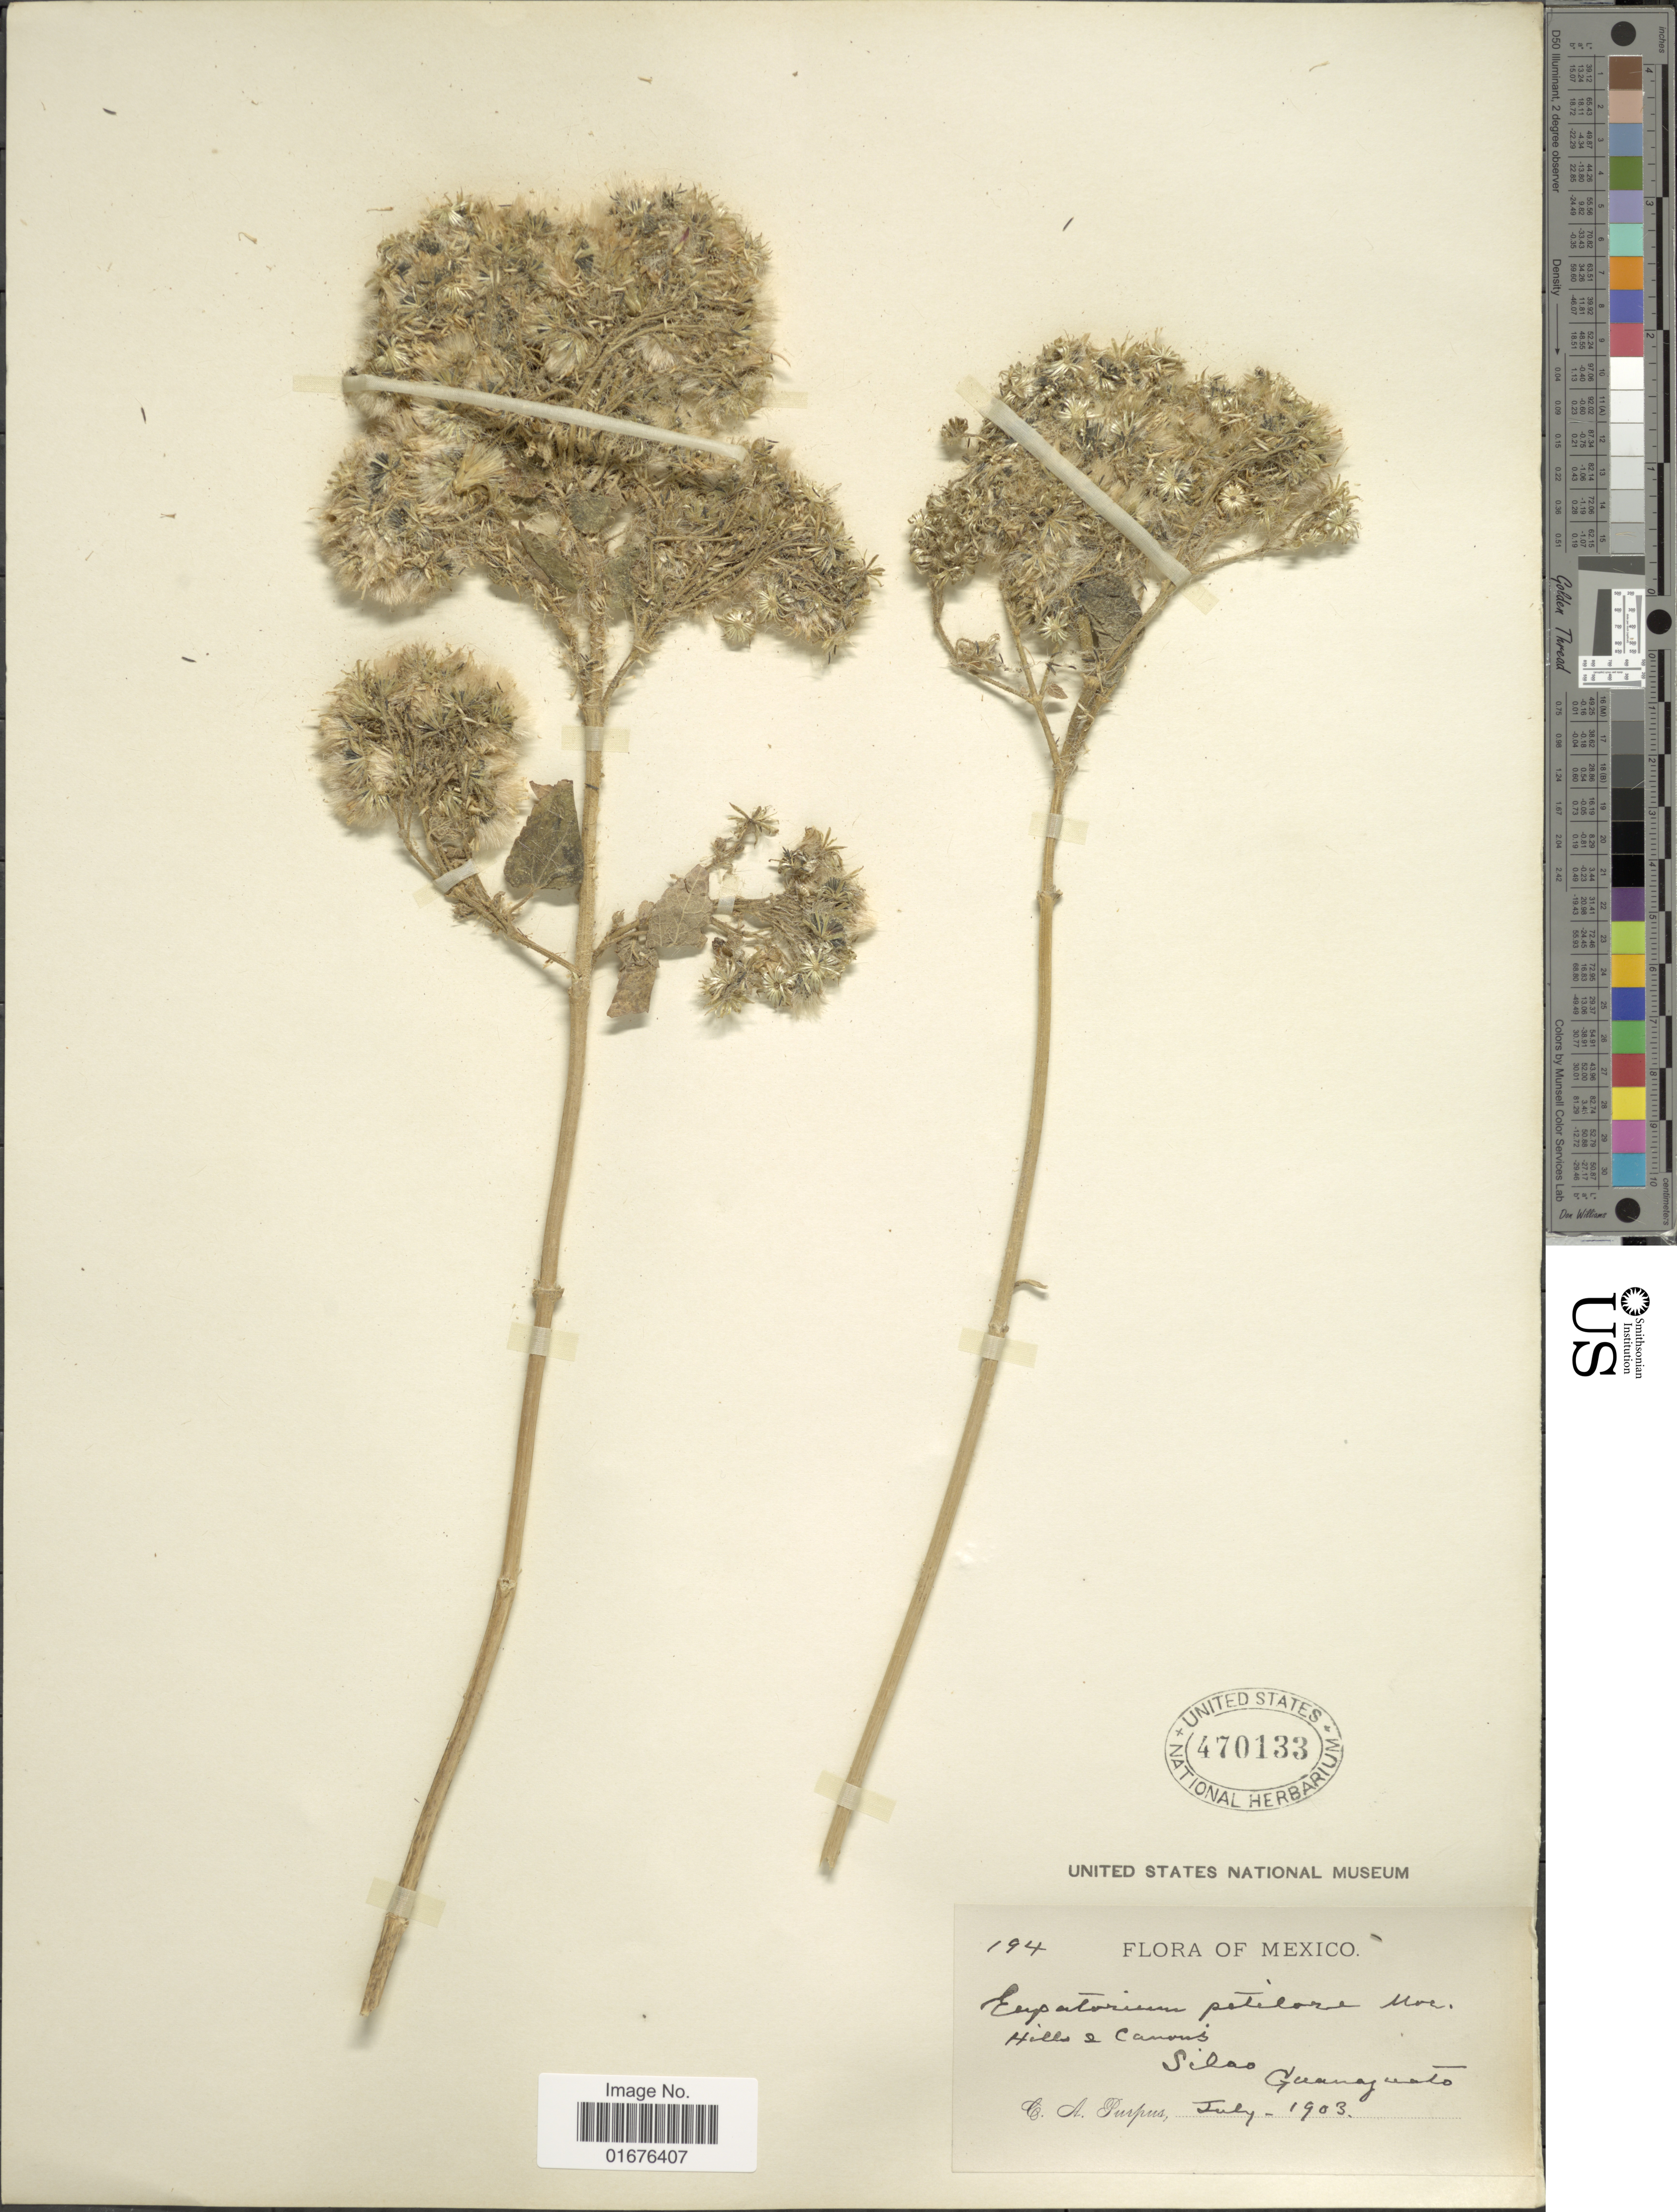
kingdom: Plantae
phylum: Tracheophyta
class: Magnoliopsida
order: Asterales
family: Asteraceae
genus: Ageratina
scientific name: Ageratina petiolaris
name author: (Moc. & Sessé ex DC.) R.M. King & H. Rob.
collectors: C. A. Purpus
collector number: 194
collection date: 1903-07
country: Mexico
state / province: Guanajuato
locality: Hills & Canons Silao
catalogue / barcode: US 470133